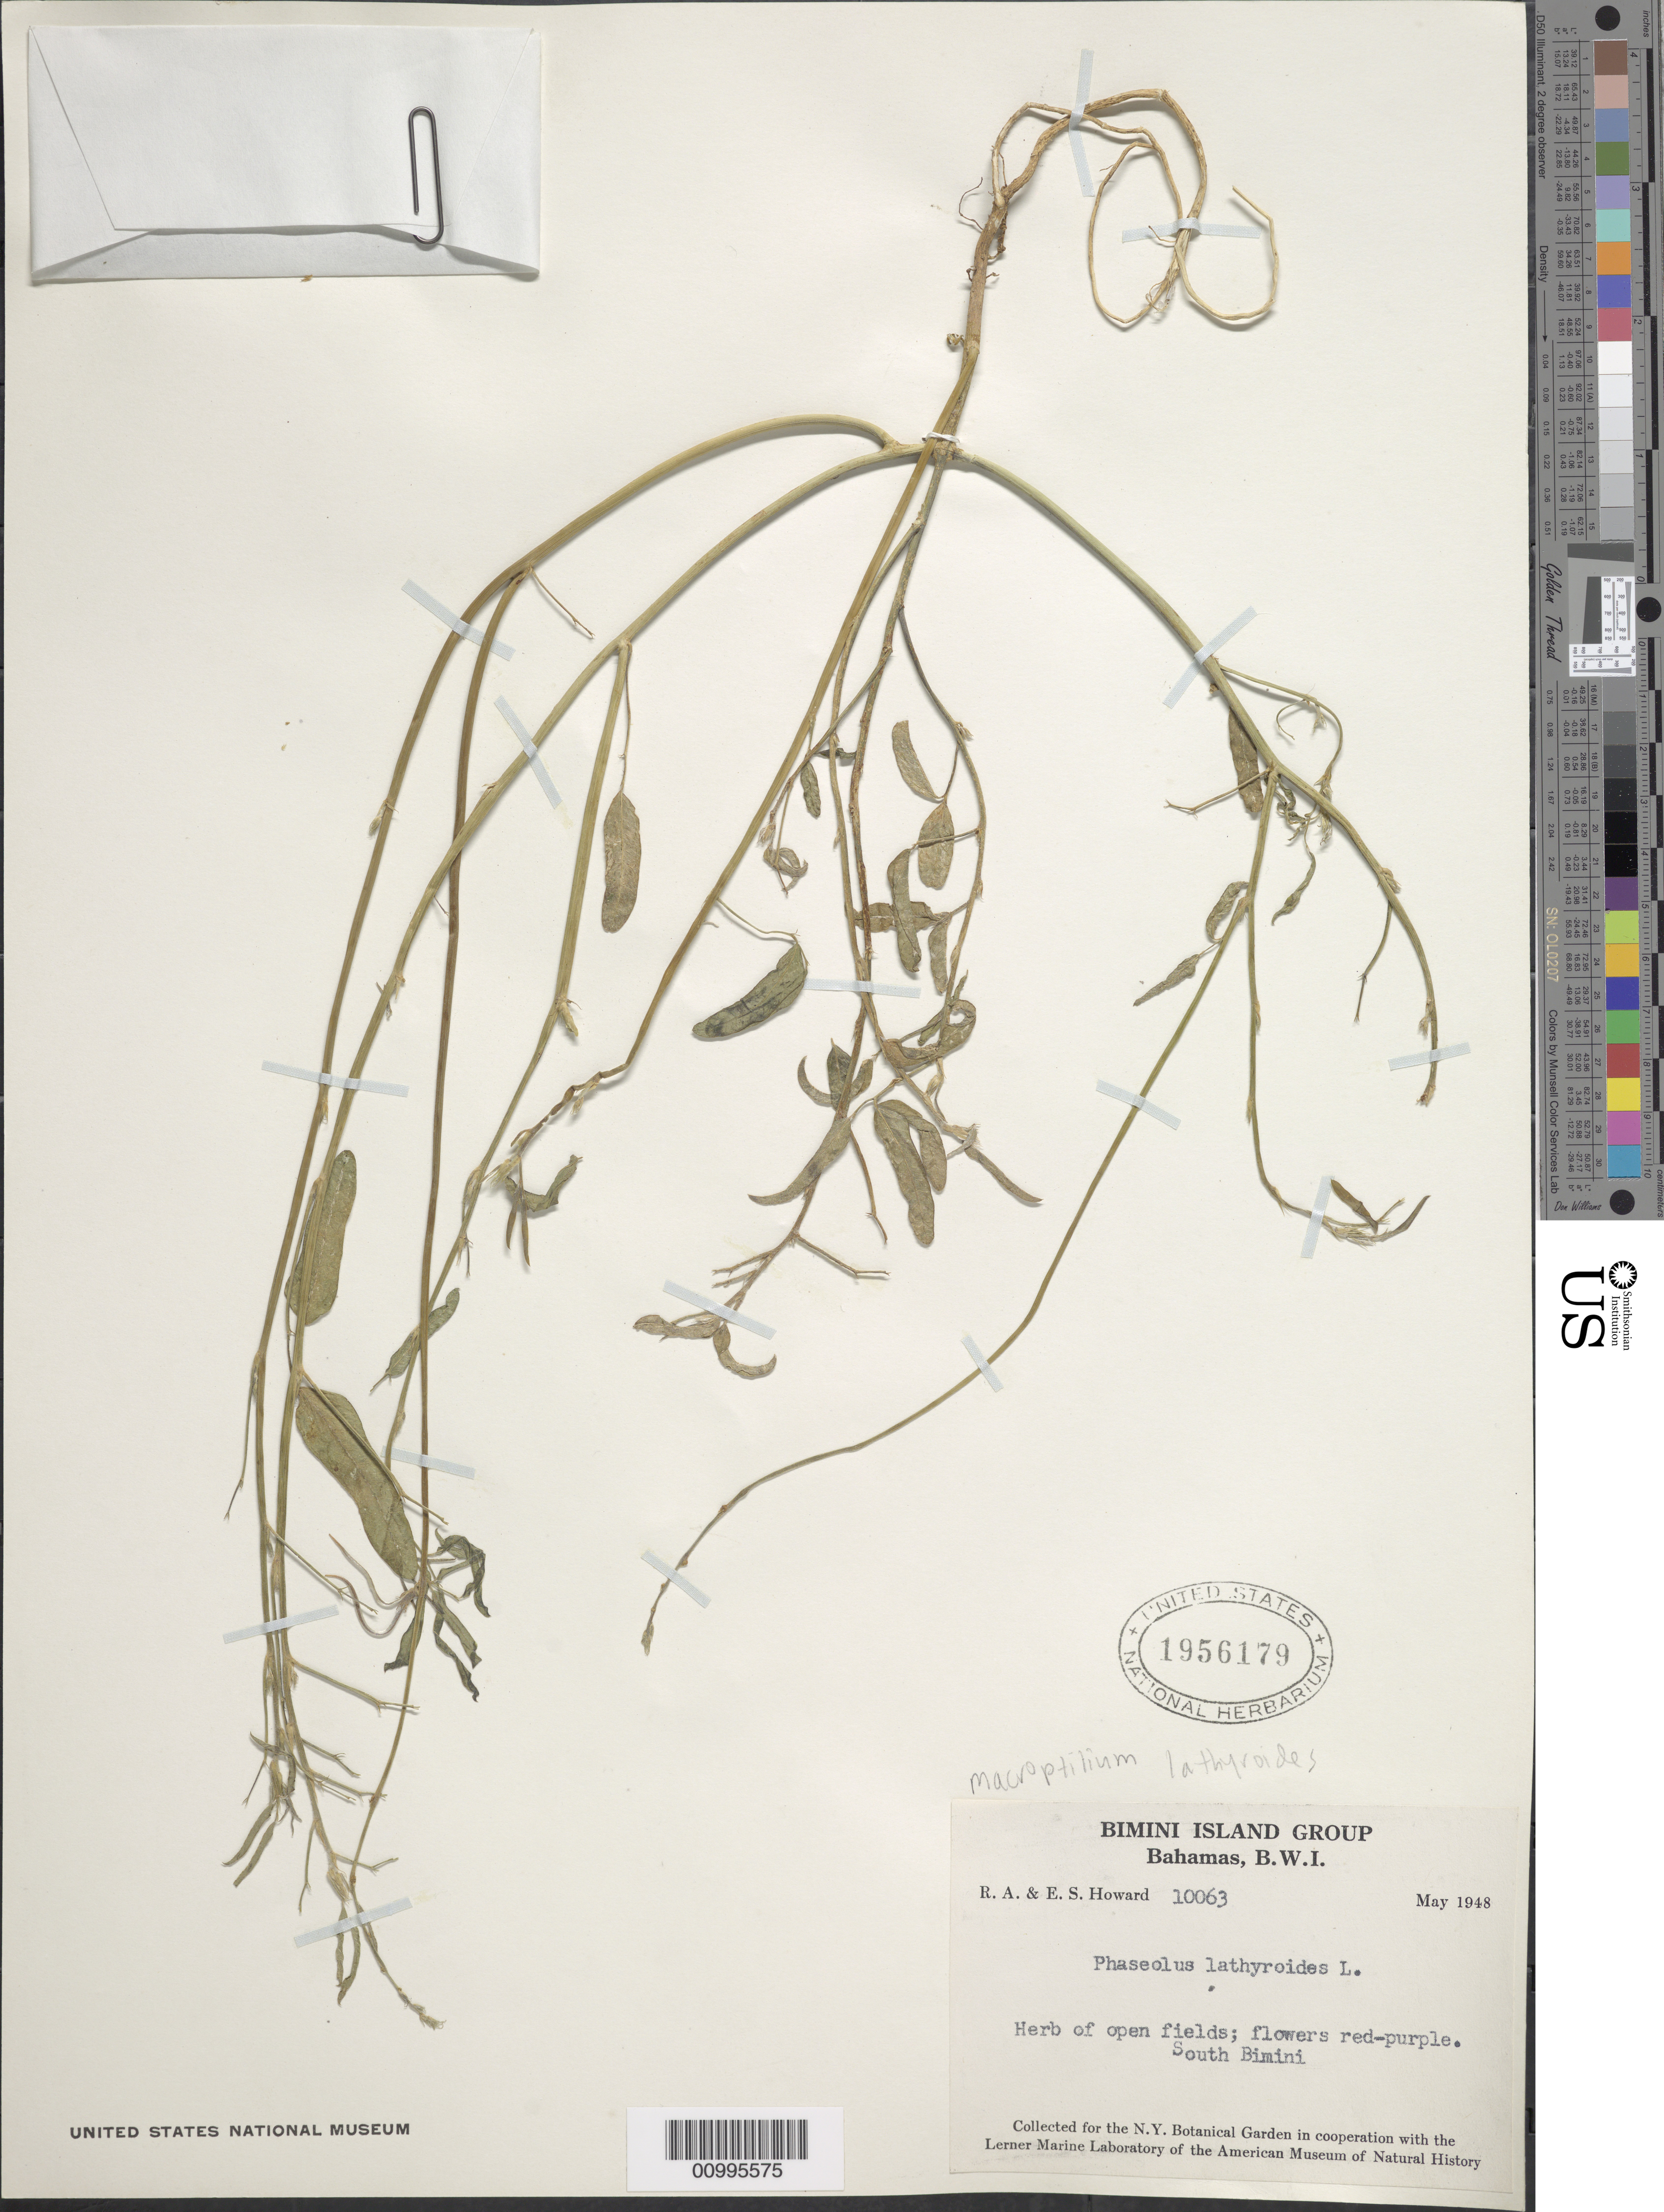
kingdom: Plantae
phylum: Tracheophyta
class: Magnoliopsida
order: Fabales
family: Fabaceae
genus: Macroptilium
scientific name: Macroptilium lathyroides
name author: (L.) Urb.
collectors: R. A. Howard & E. S. Howard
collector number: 10063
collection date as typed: May 1948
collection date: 1948-05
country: Bahamas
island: Bimini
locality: Open fields. South Bimini.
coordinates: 0 N, 0 E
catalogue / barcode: US 1956179